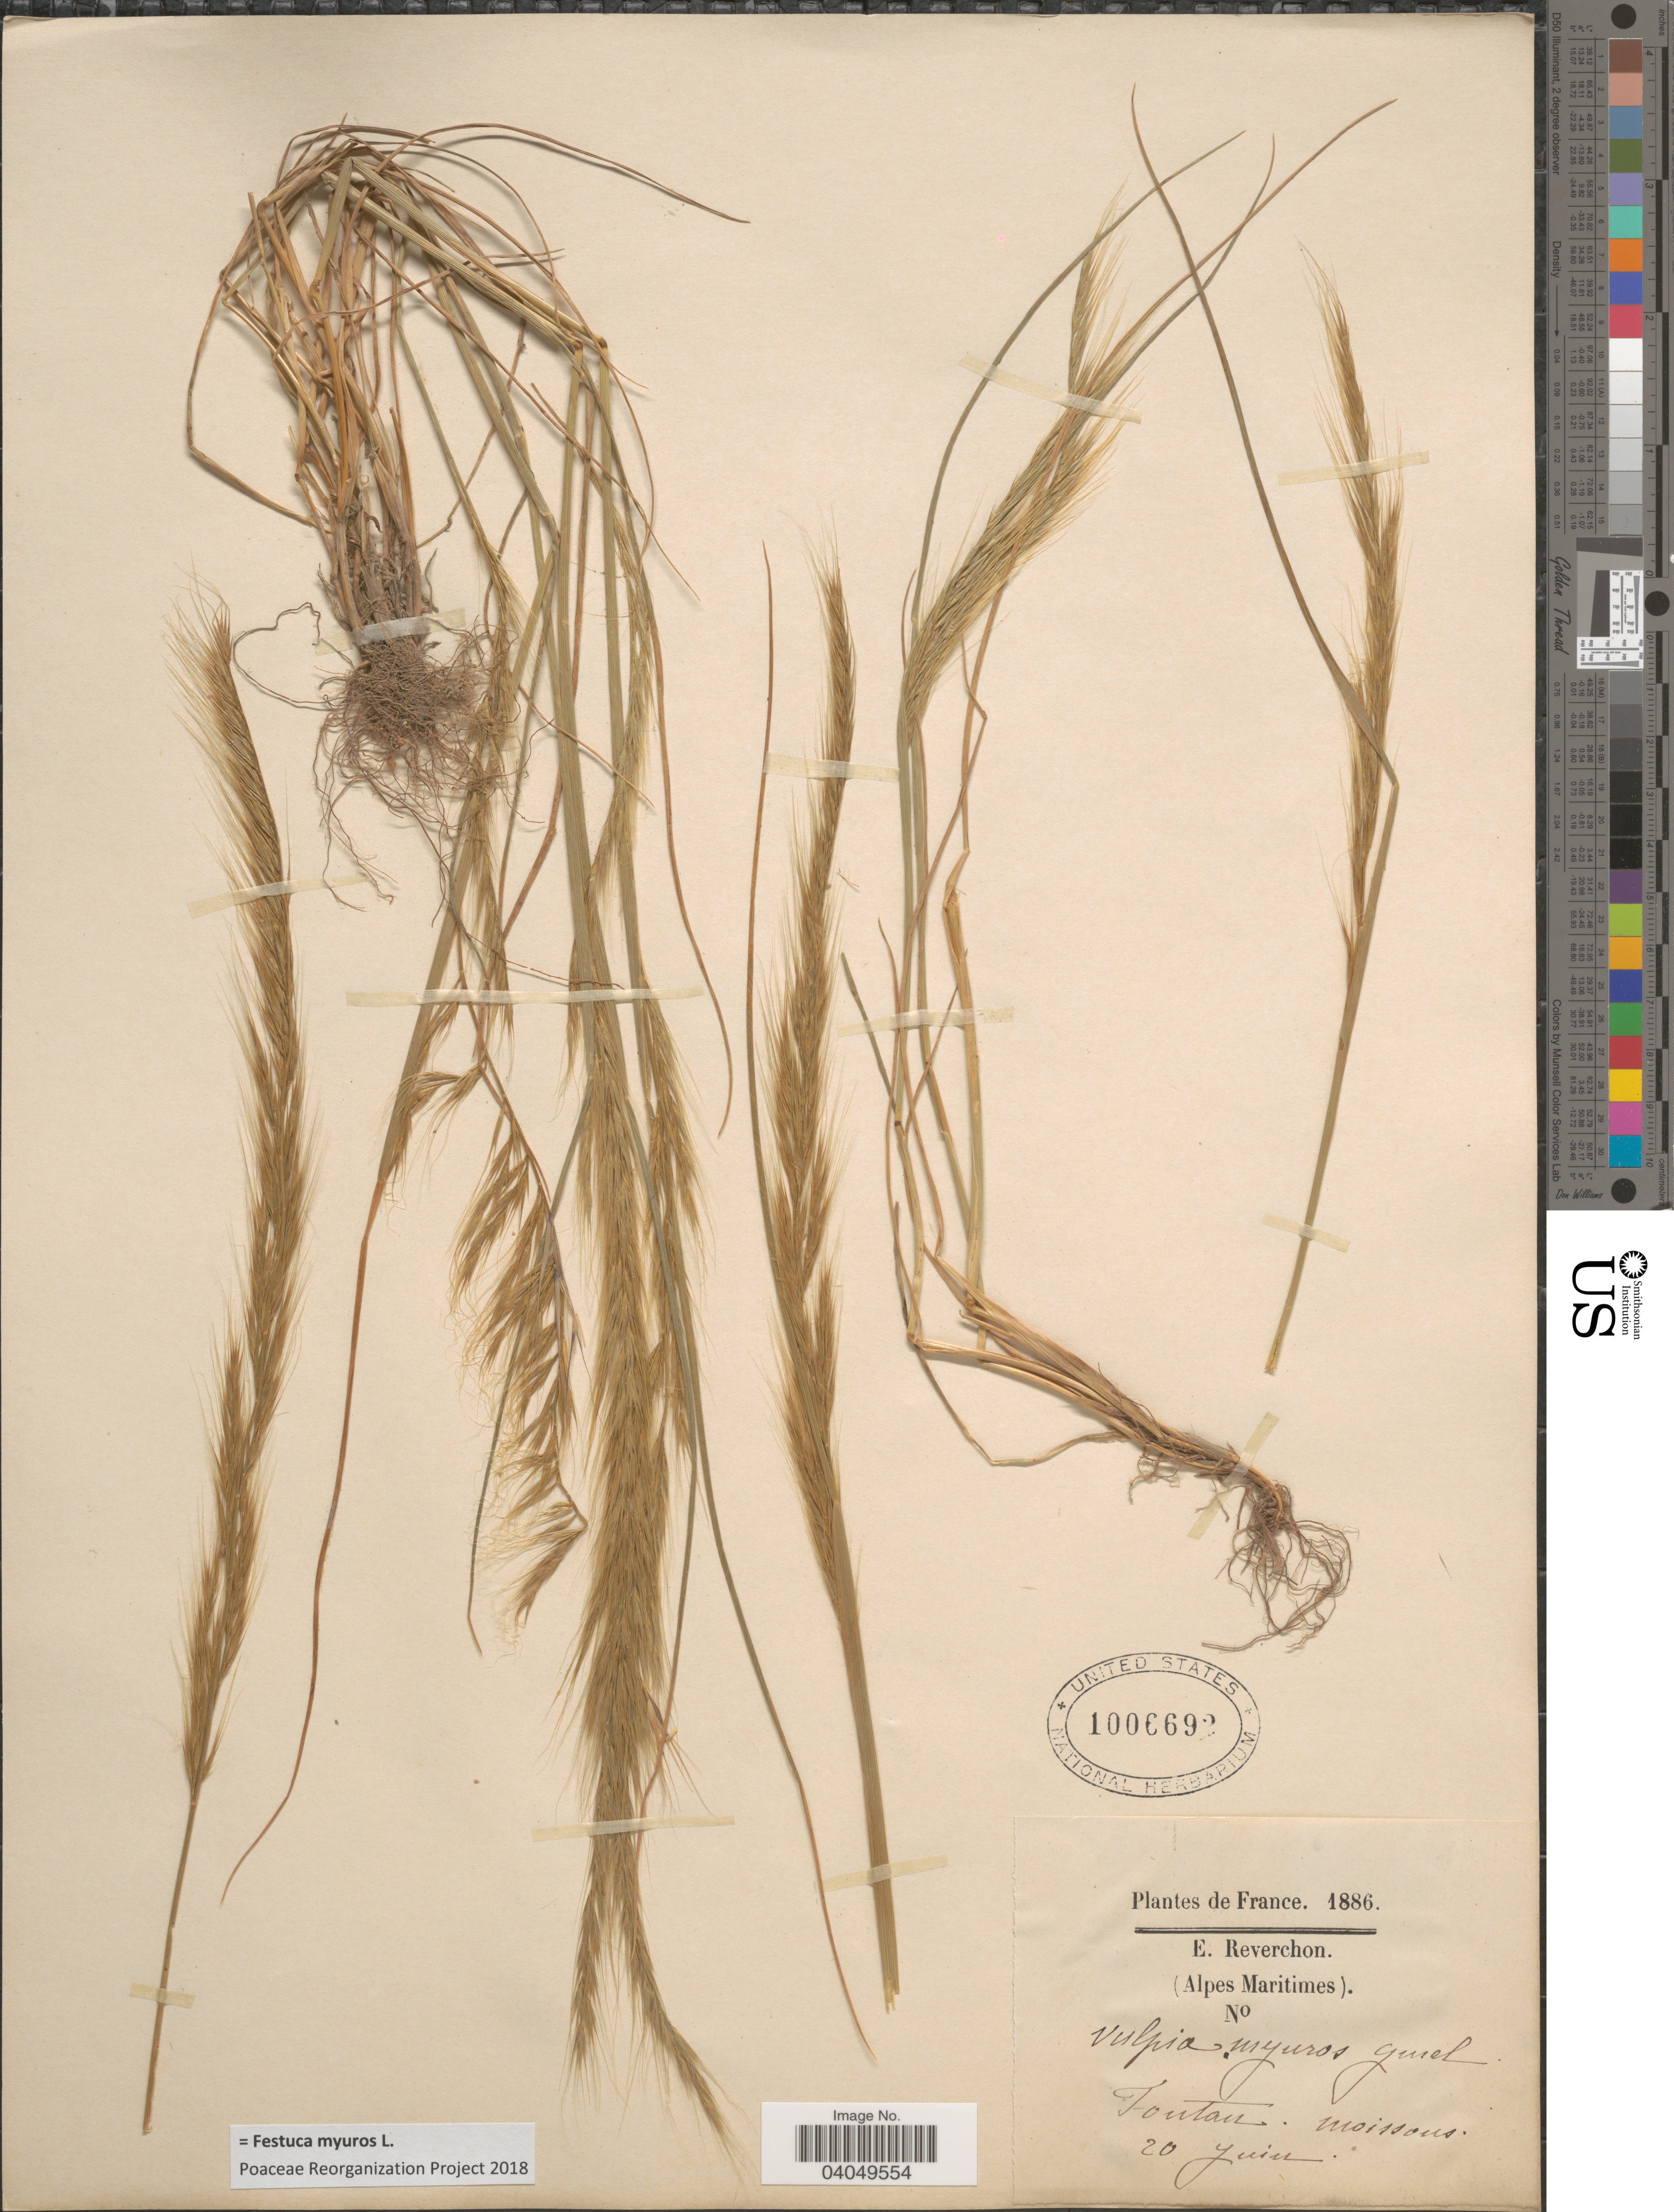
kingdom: Plantae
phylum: Tracheophyta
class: Liliopsida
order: Poales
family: Poaceae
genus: Festuca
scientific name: Festuca myuros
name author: L.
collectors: E. Reverchon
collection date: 1886-06-20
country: France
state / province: Provence-Alpes-Côte d'Azur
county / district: Alpes-Maritimes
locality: (Alpes Maritimes.) Fontan [interpreted] moissous.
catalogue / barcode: US 1006692